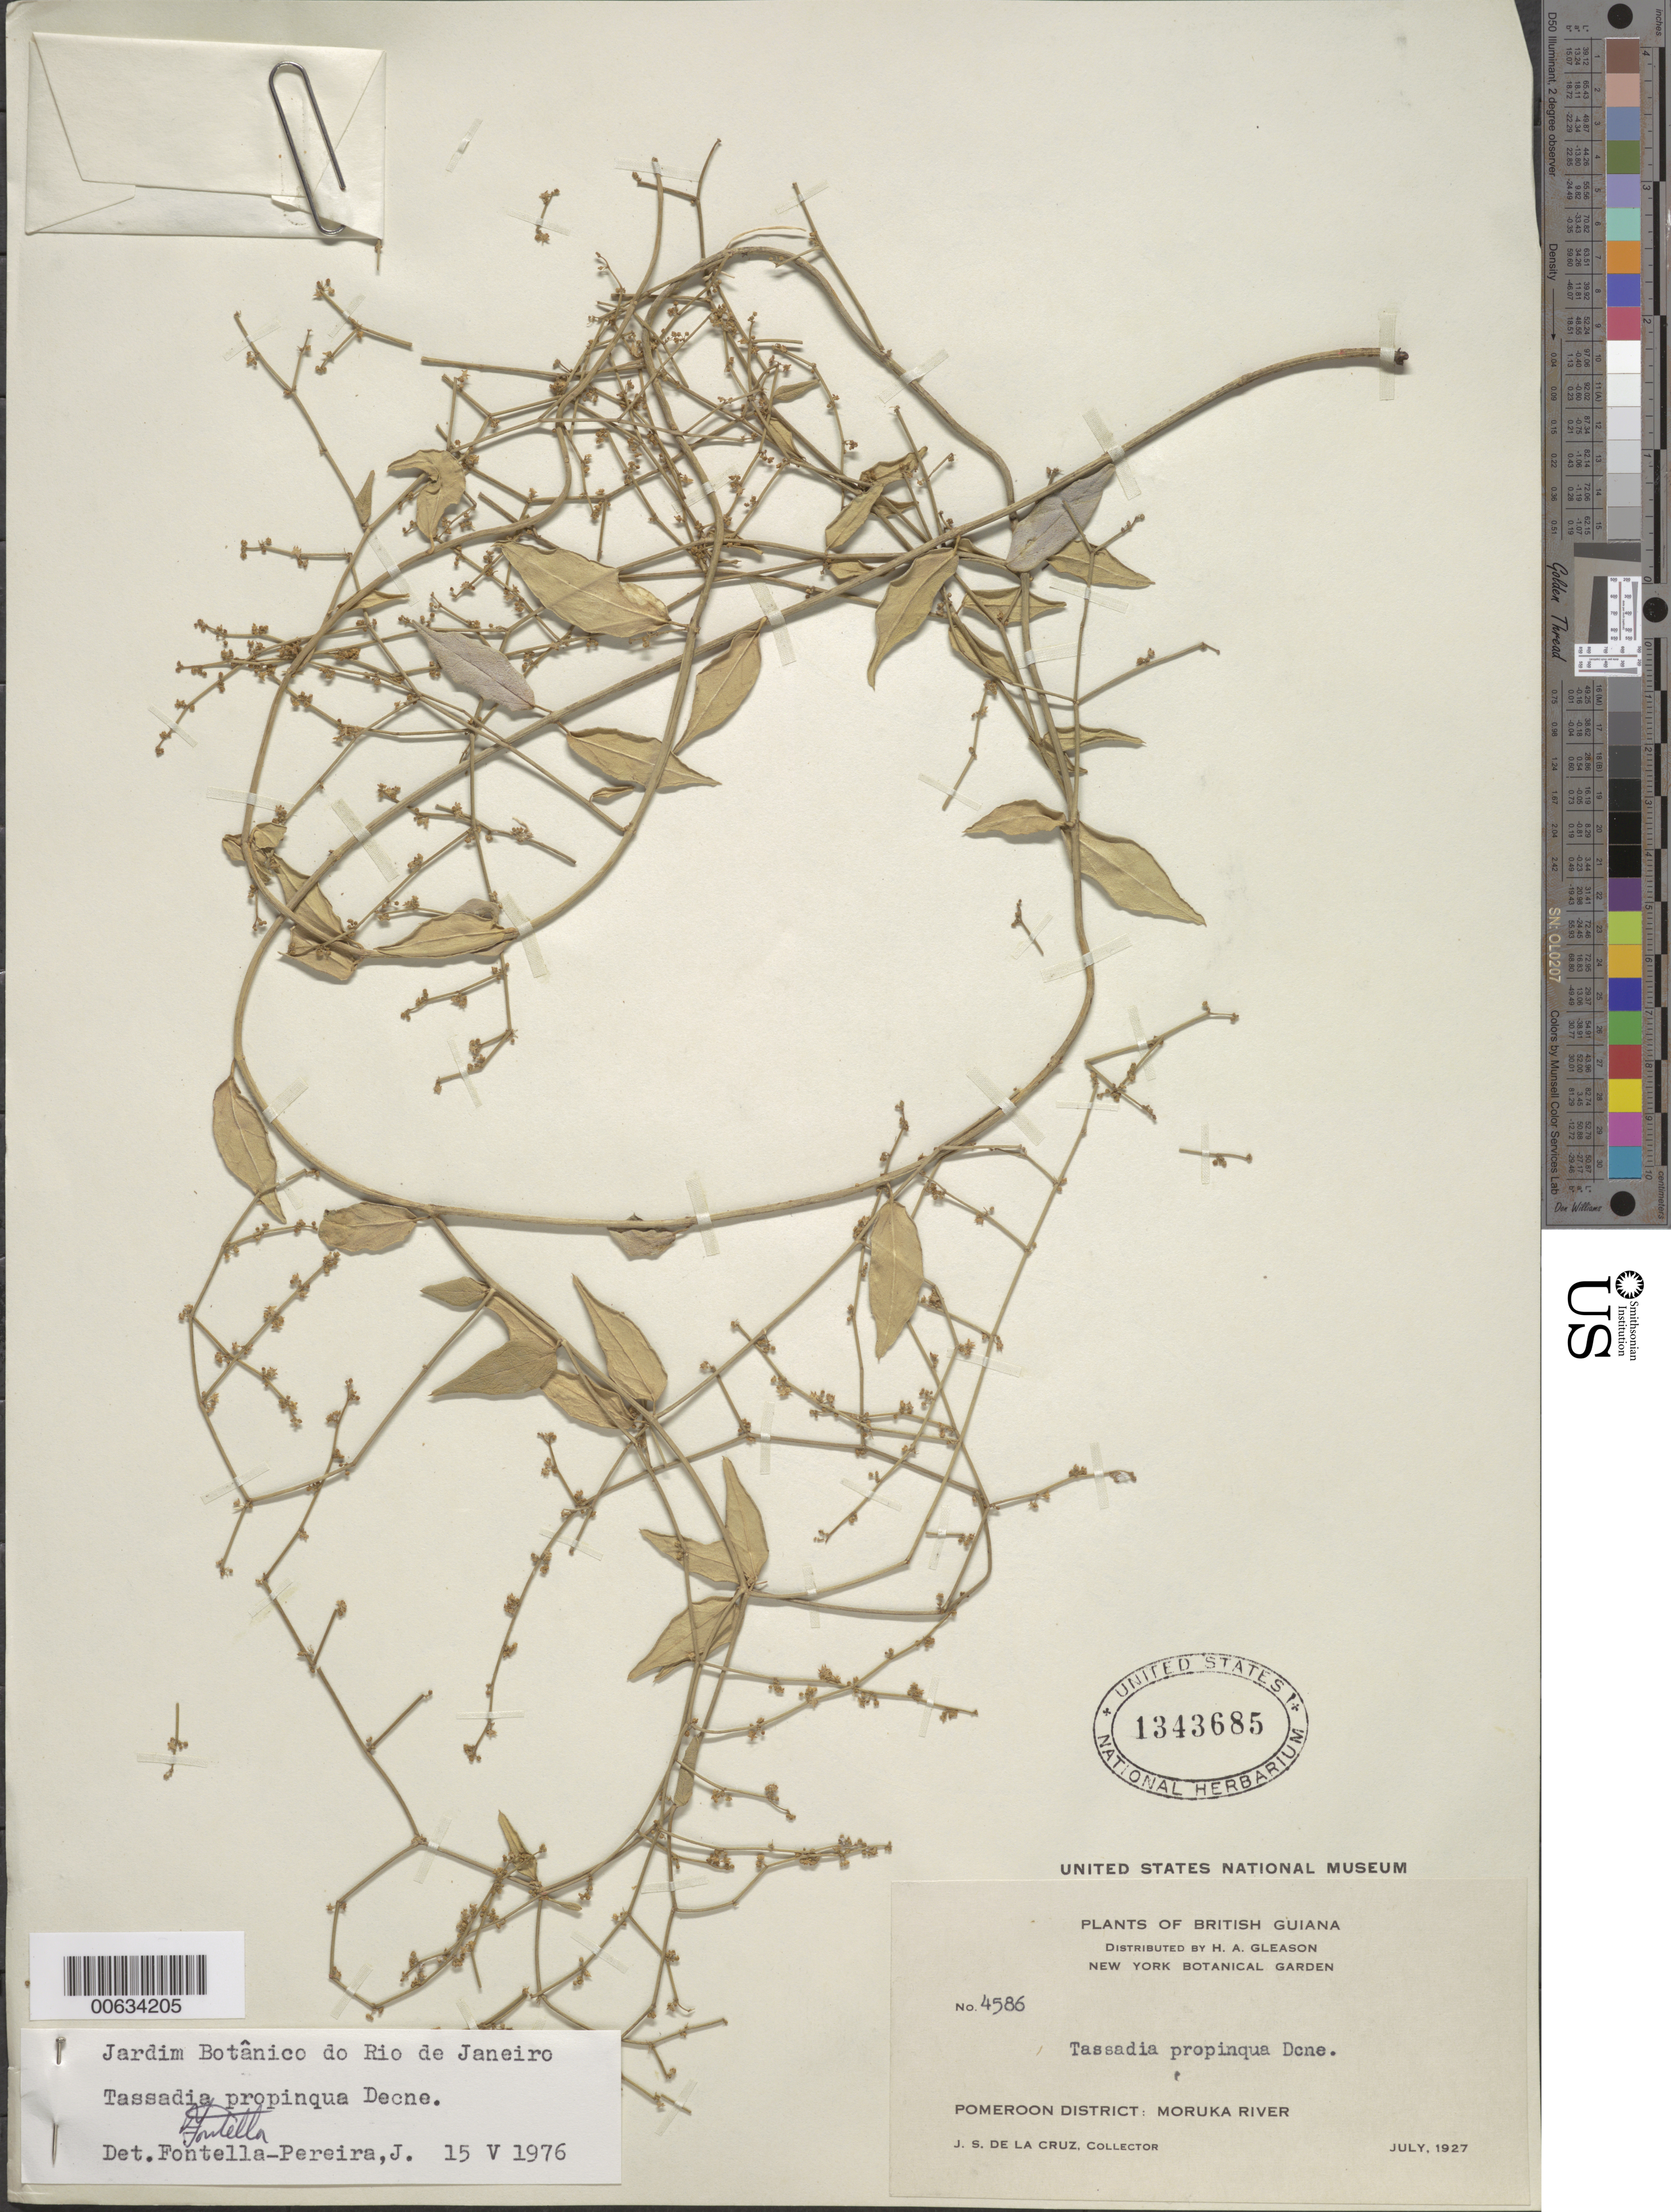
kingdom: Plantae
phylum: Tracheophyta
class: Magnoliopsida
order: Gentianales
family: Apocynaceae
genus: Tassadia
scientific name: Tassadia propinqua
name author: Decne.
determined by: Fontella, J.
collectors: J. S. de la Cruz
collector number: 4586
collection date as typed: Jul-27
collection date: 1927-07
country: Guyana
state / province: Barima-Waini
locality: Moruka R., Pomeroon Dist.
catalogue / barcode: US 1343685